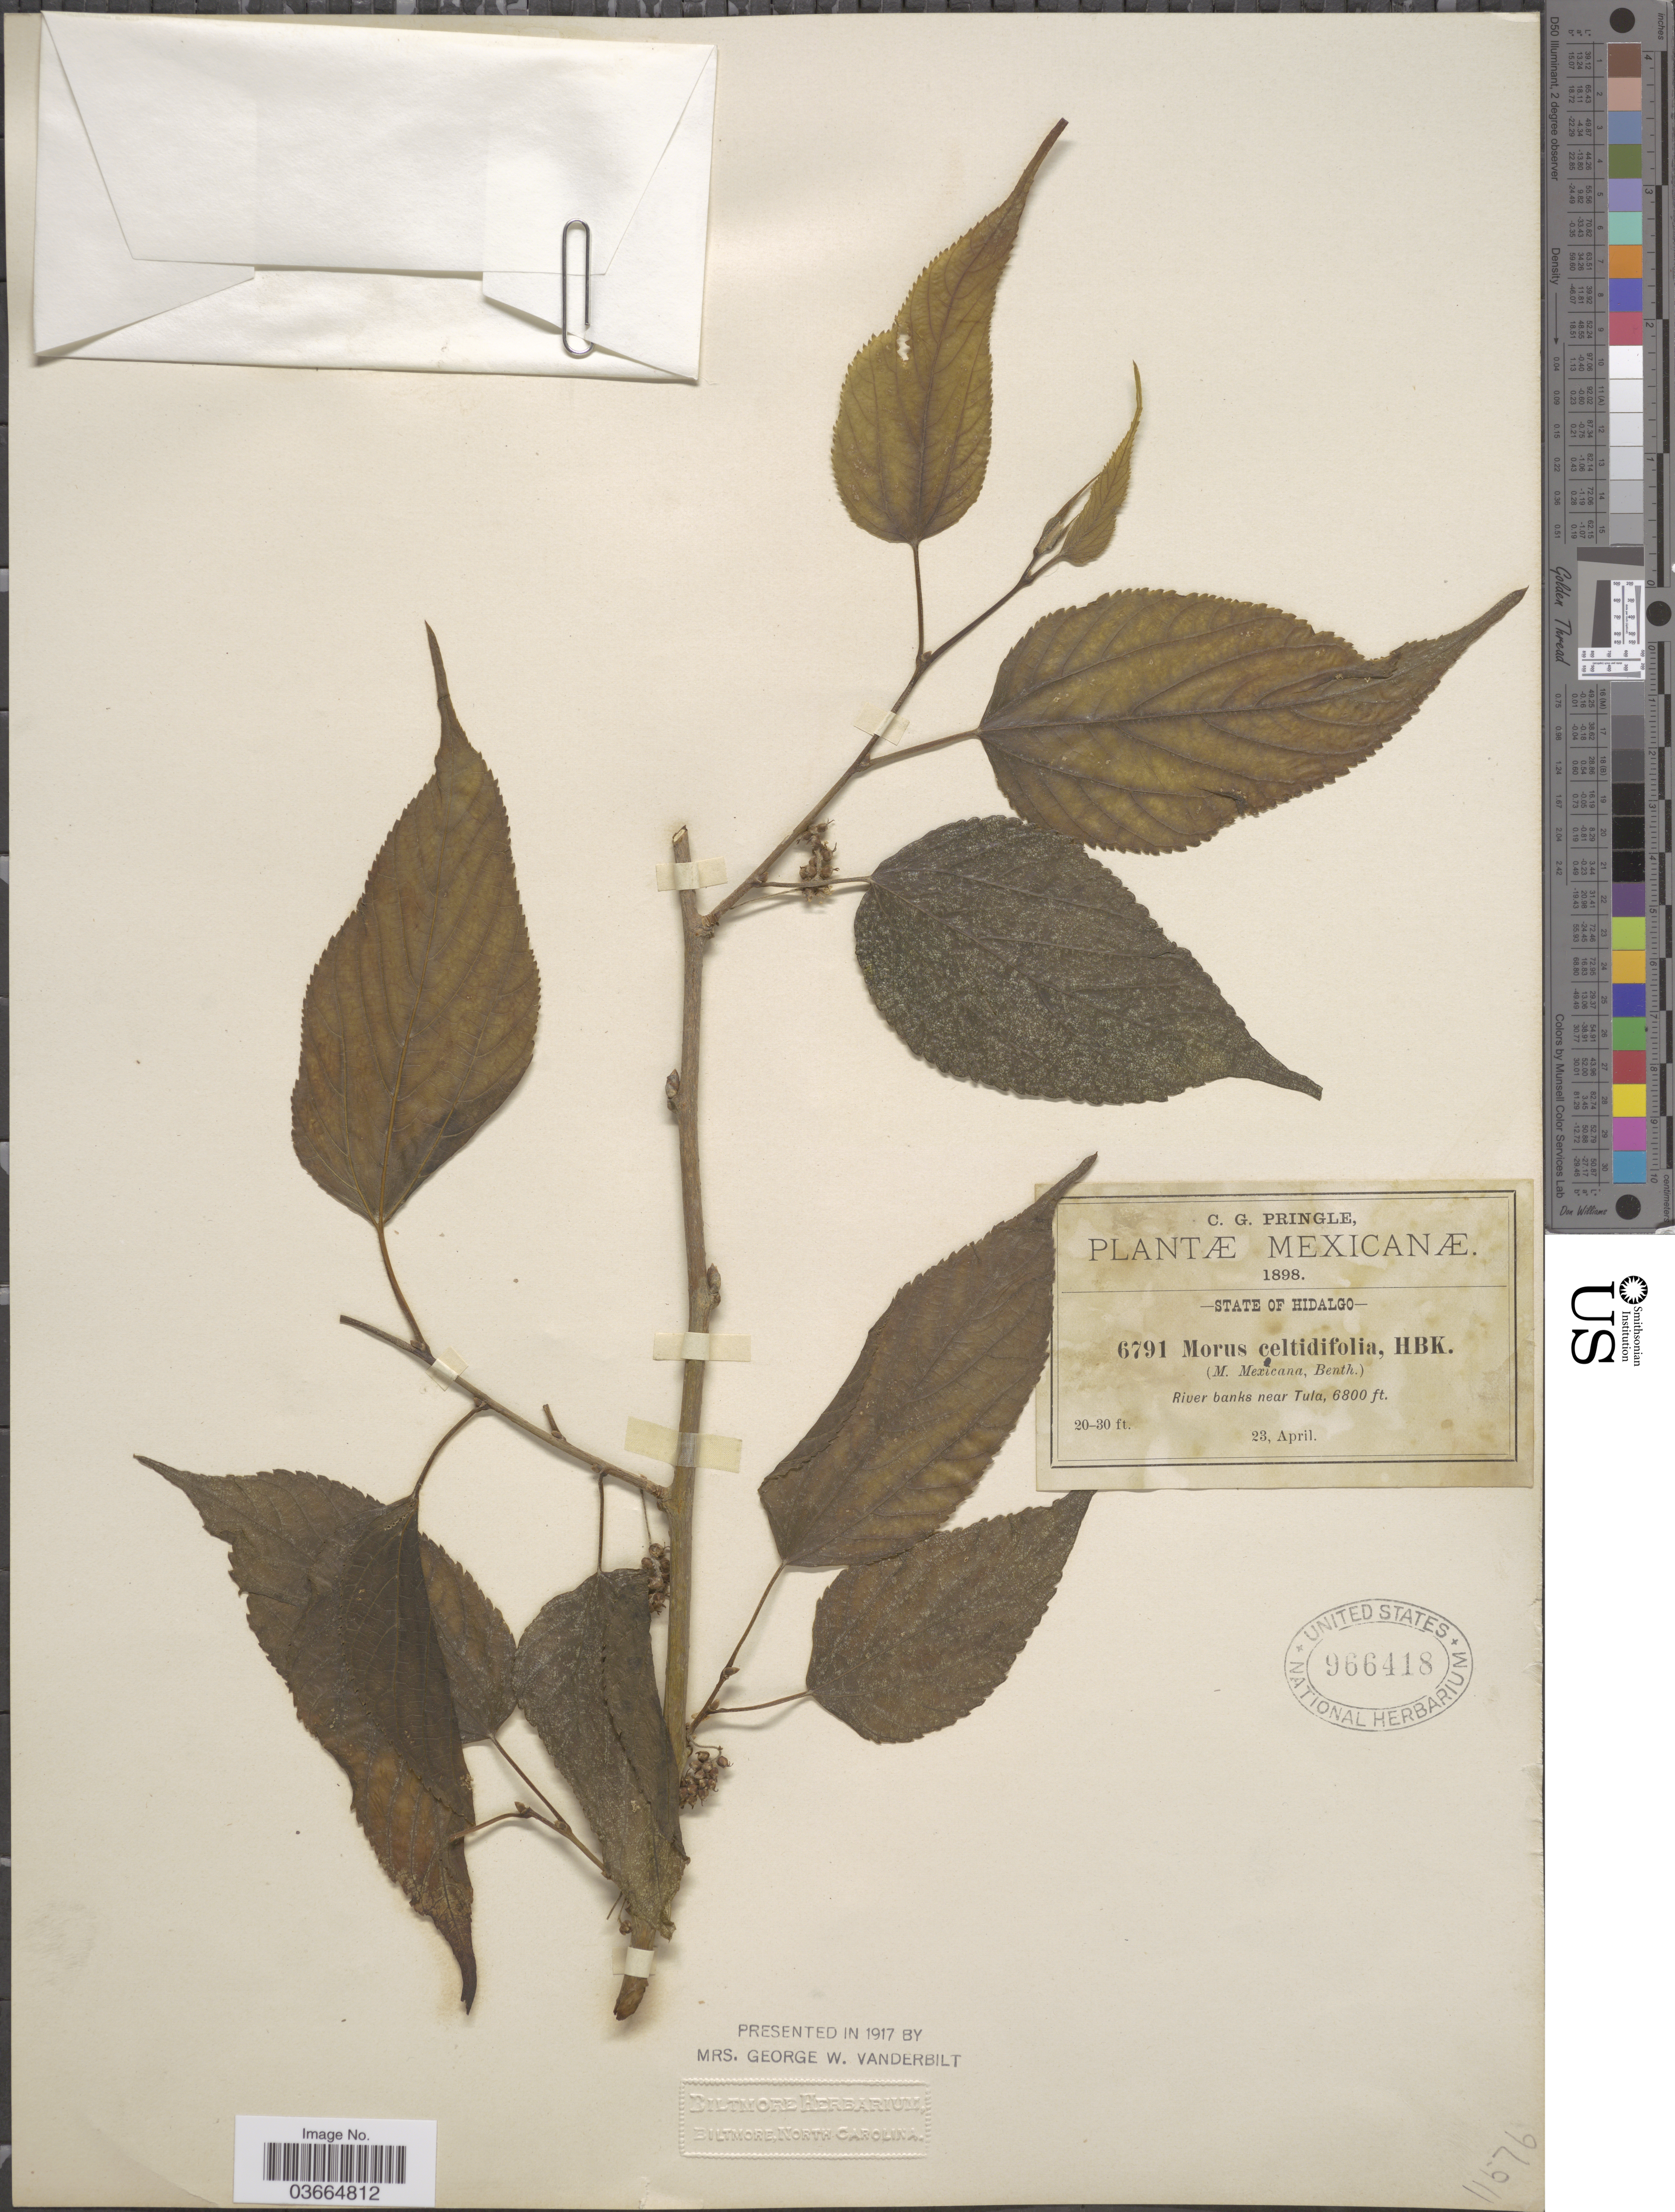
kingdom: Plantae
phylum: Tracheophyta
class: Magnoliopsida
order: Rosales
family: Moraceae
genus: Morus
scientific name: Morus celtidifolia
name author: Kunth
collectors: C. G. Pringle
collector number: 6791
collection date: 1898-04-23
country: Mexico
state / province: Hidalgo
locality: River banks near Tula.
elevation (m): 2073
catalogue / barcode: US 966418